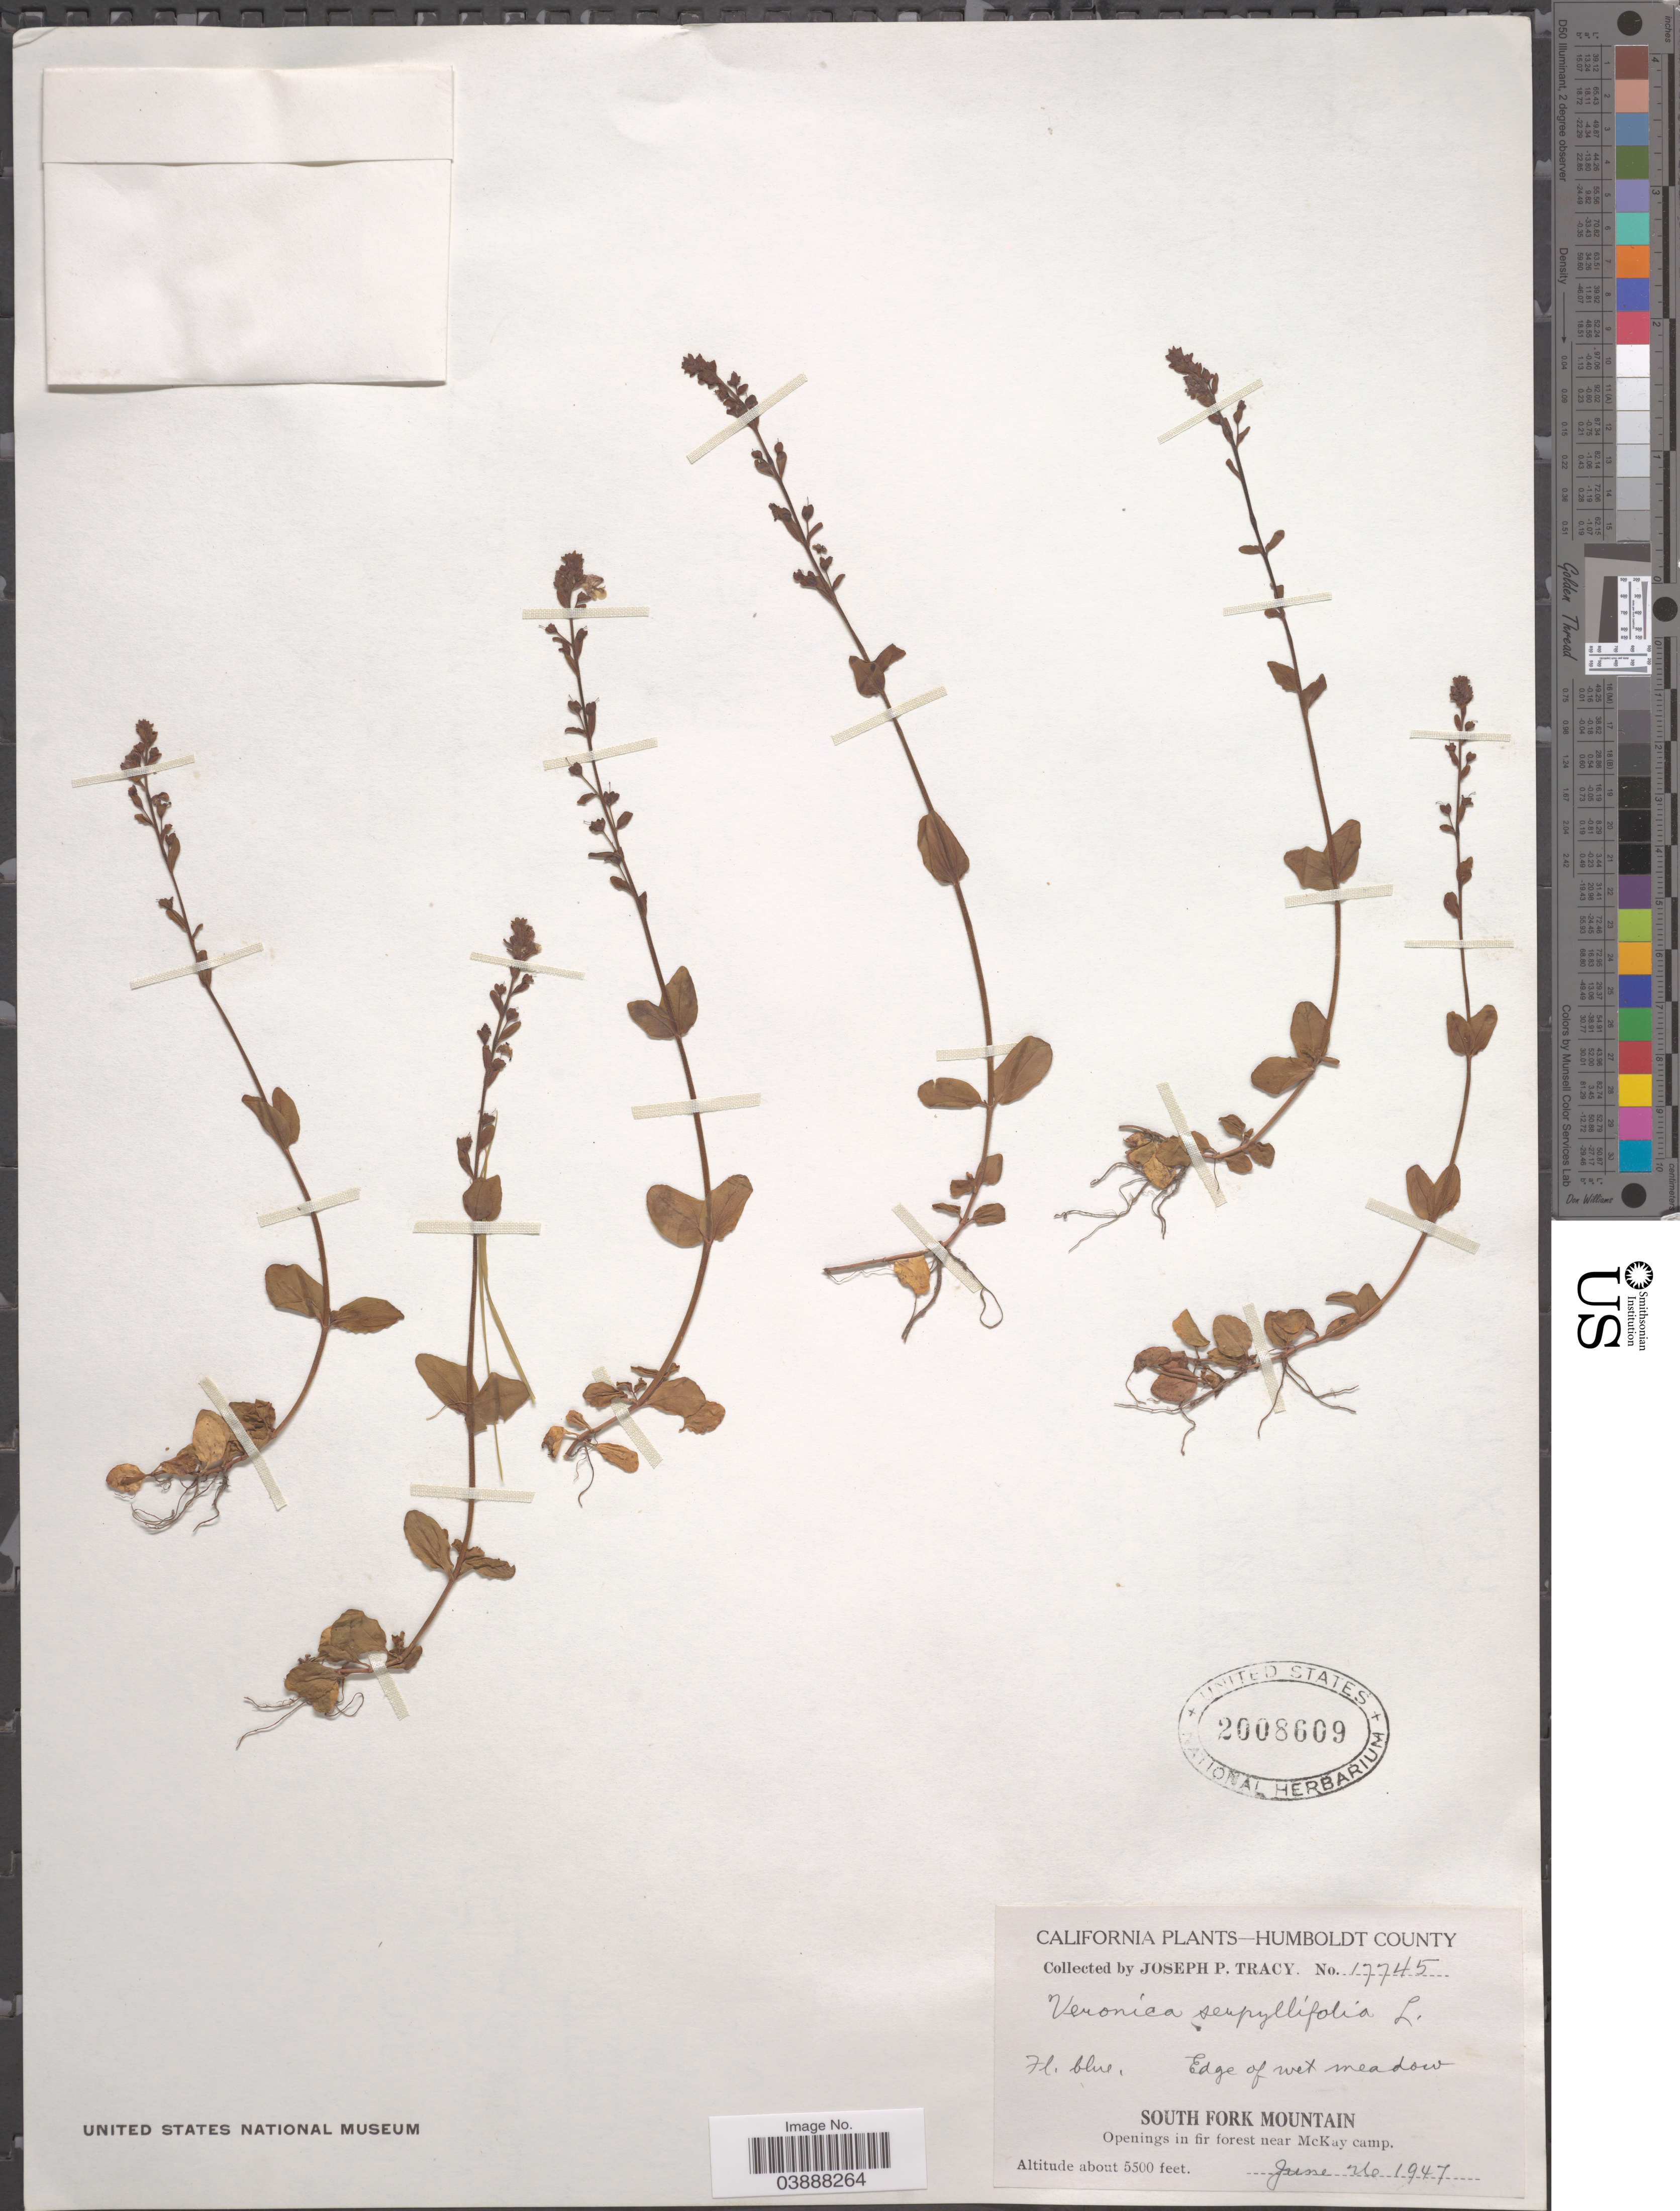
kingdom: Plantae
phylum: Tracheophyta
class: Magnoliopsida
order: Lamiales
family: Plantaginaceae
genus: Veronica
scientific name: Veronica serpyllifolia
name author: L.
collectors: J. Tracy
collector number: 17745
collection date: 1947-06-26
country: United States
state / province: California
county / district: Humboldt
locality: Humboldt County. Edge of wet meadow. South Fork Mountain. Openings in fir forest near McKay camp.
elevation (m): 1676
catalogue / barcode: US 2008609